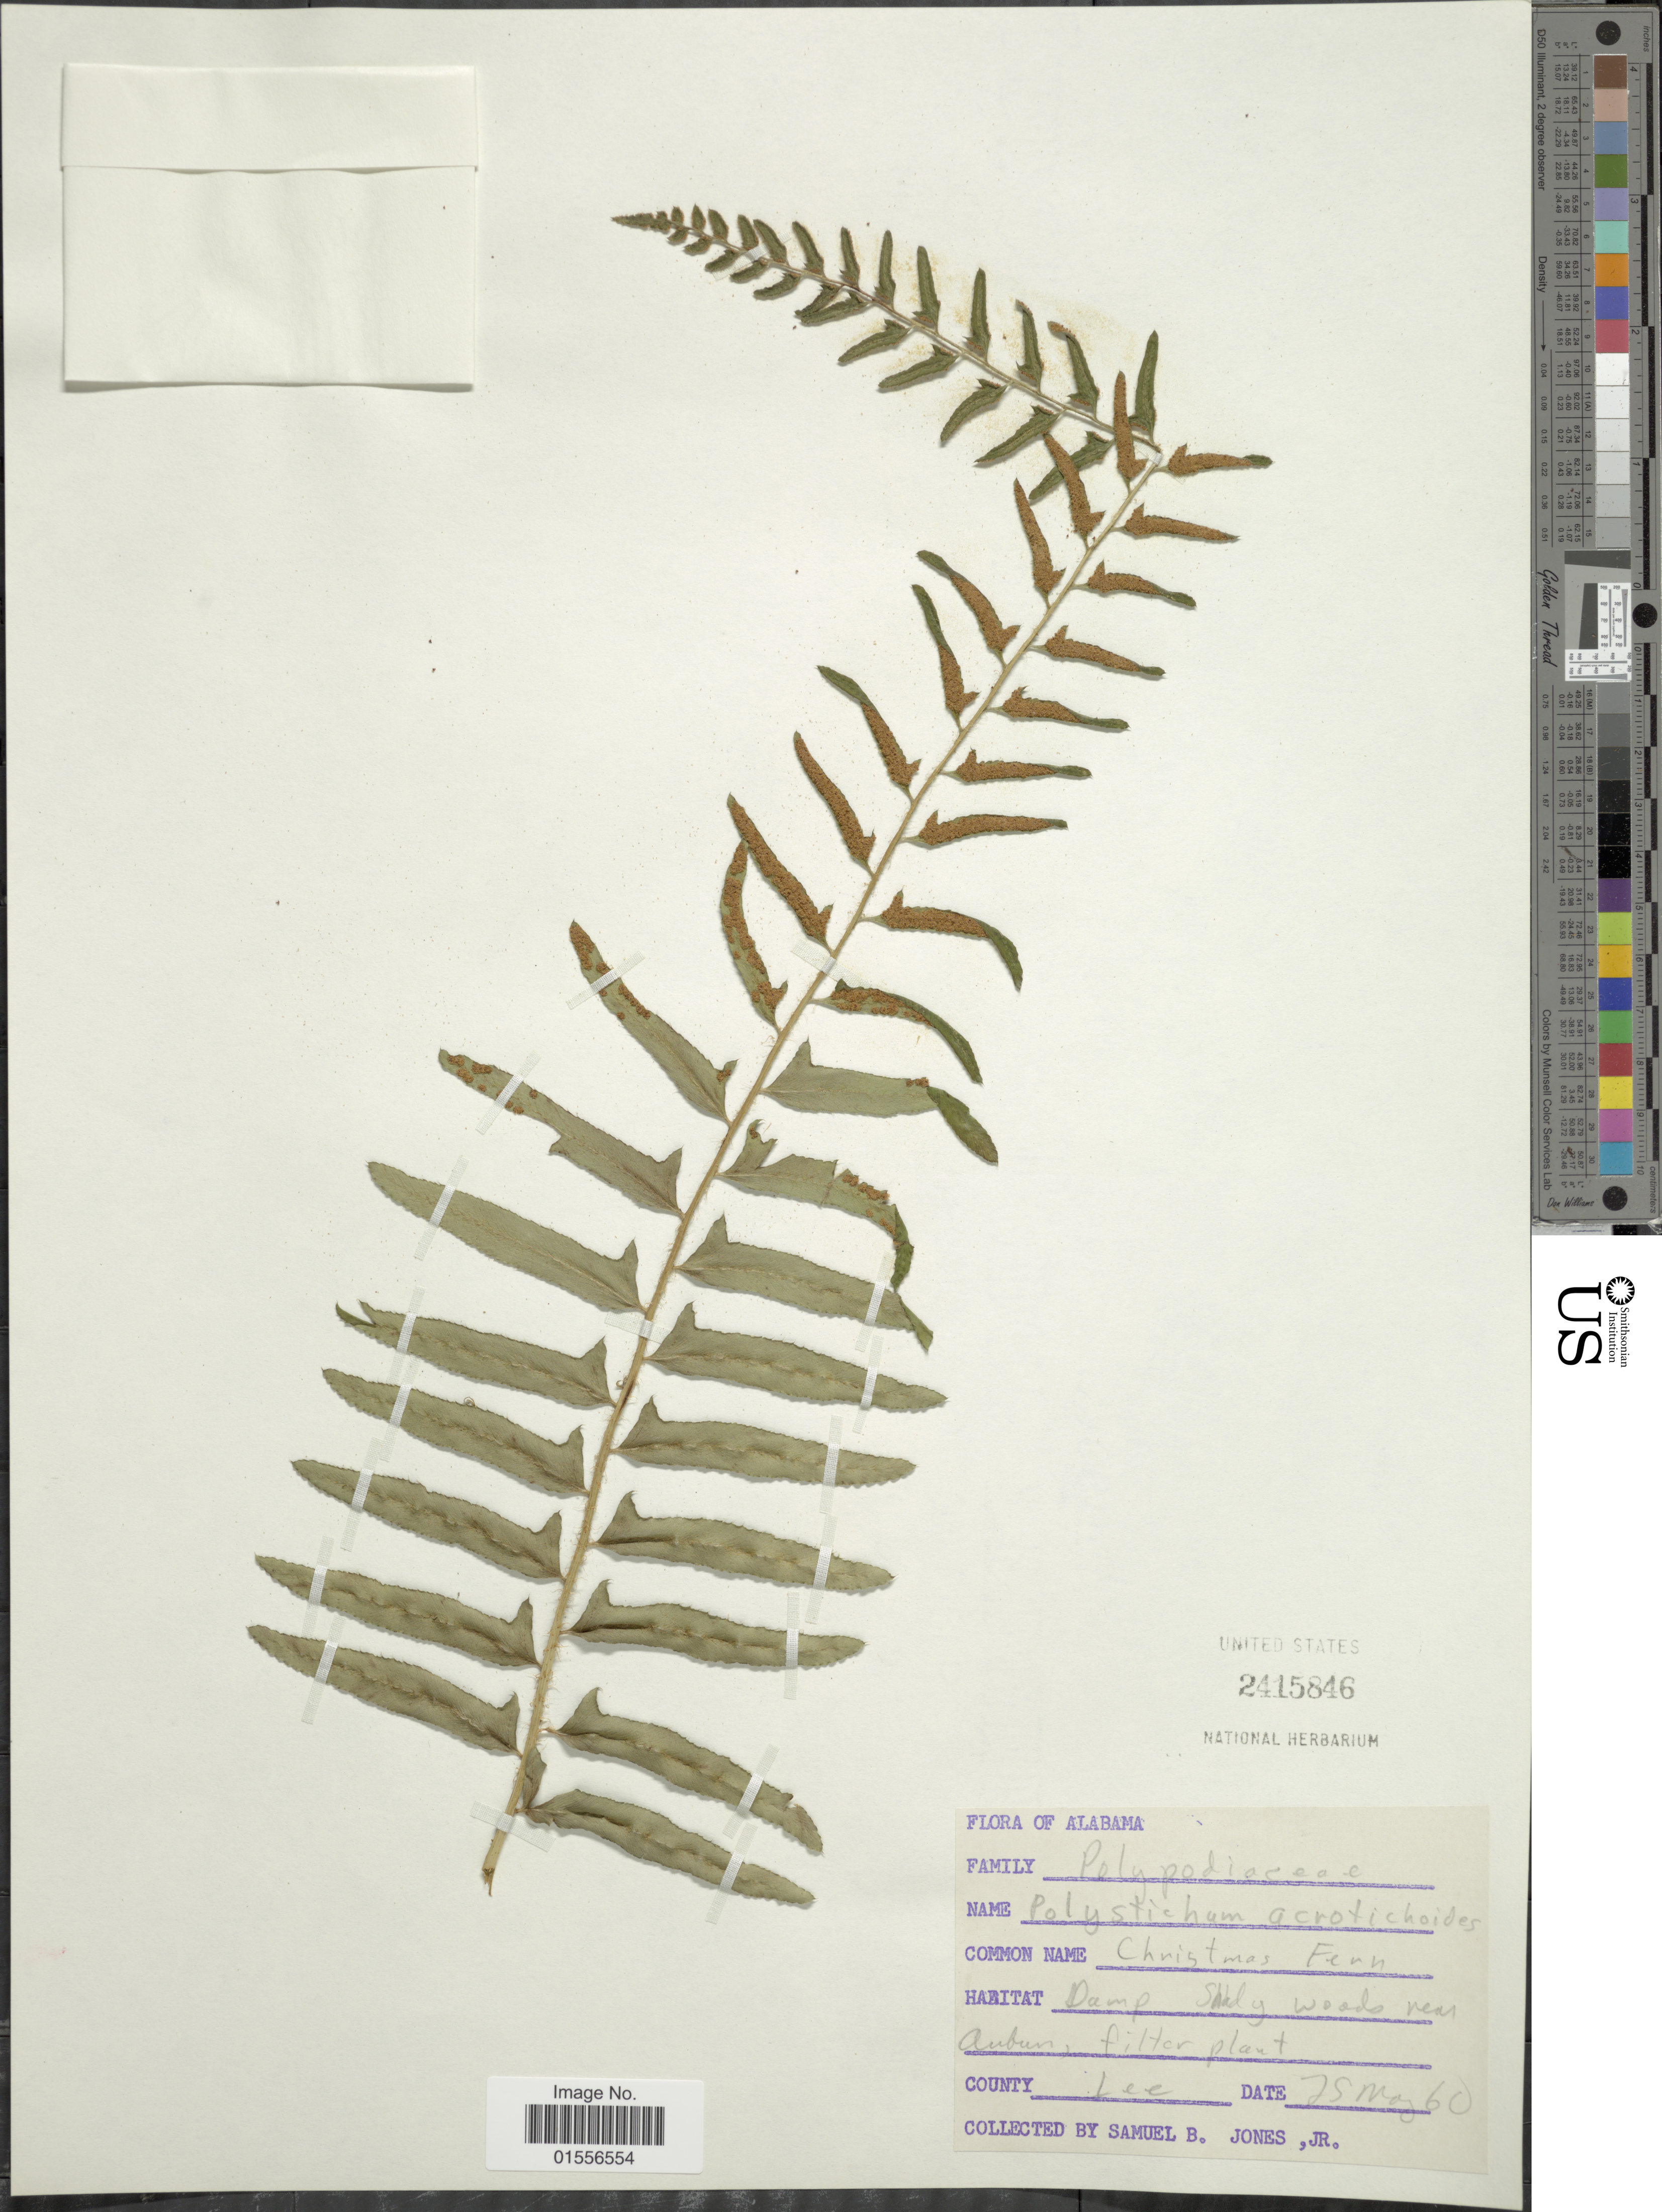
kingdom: Plantae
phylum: Tracheophyta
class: Polypodiopsida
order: Polypodiales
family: Dryopteridaceae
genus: Polystichum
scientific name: Polystichum acrostichoides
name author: (Michx.) Schott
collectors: S. B. Jones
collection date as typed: Transcribed d/m/y: 25/5/60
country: United States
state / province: Alabama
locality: Near Auburn filter plant, County Lee.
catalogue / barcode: US 2415846